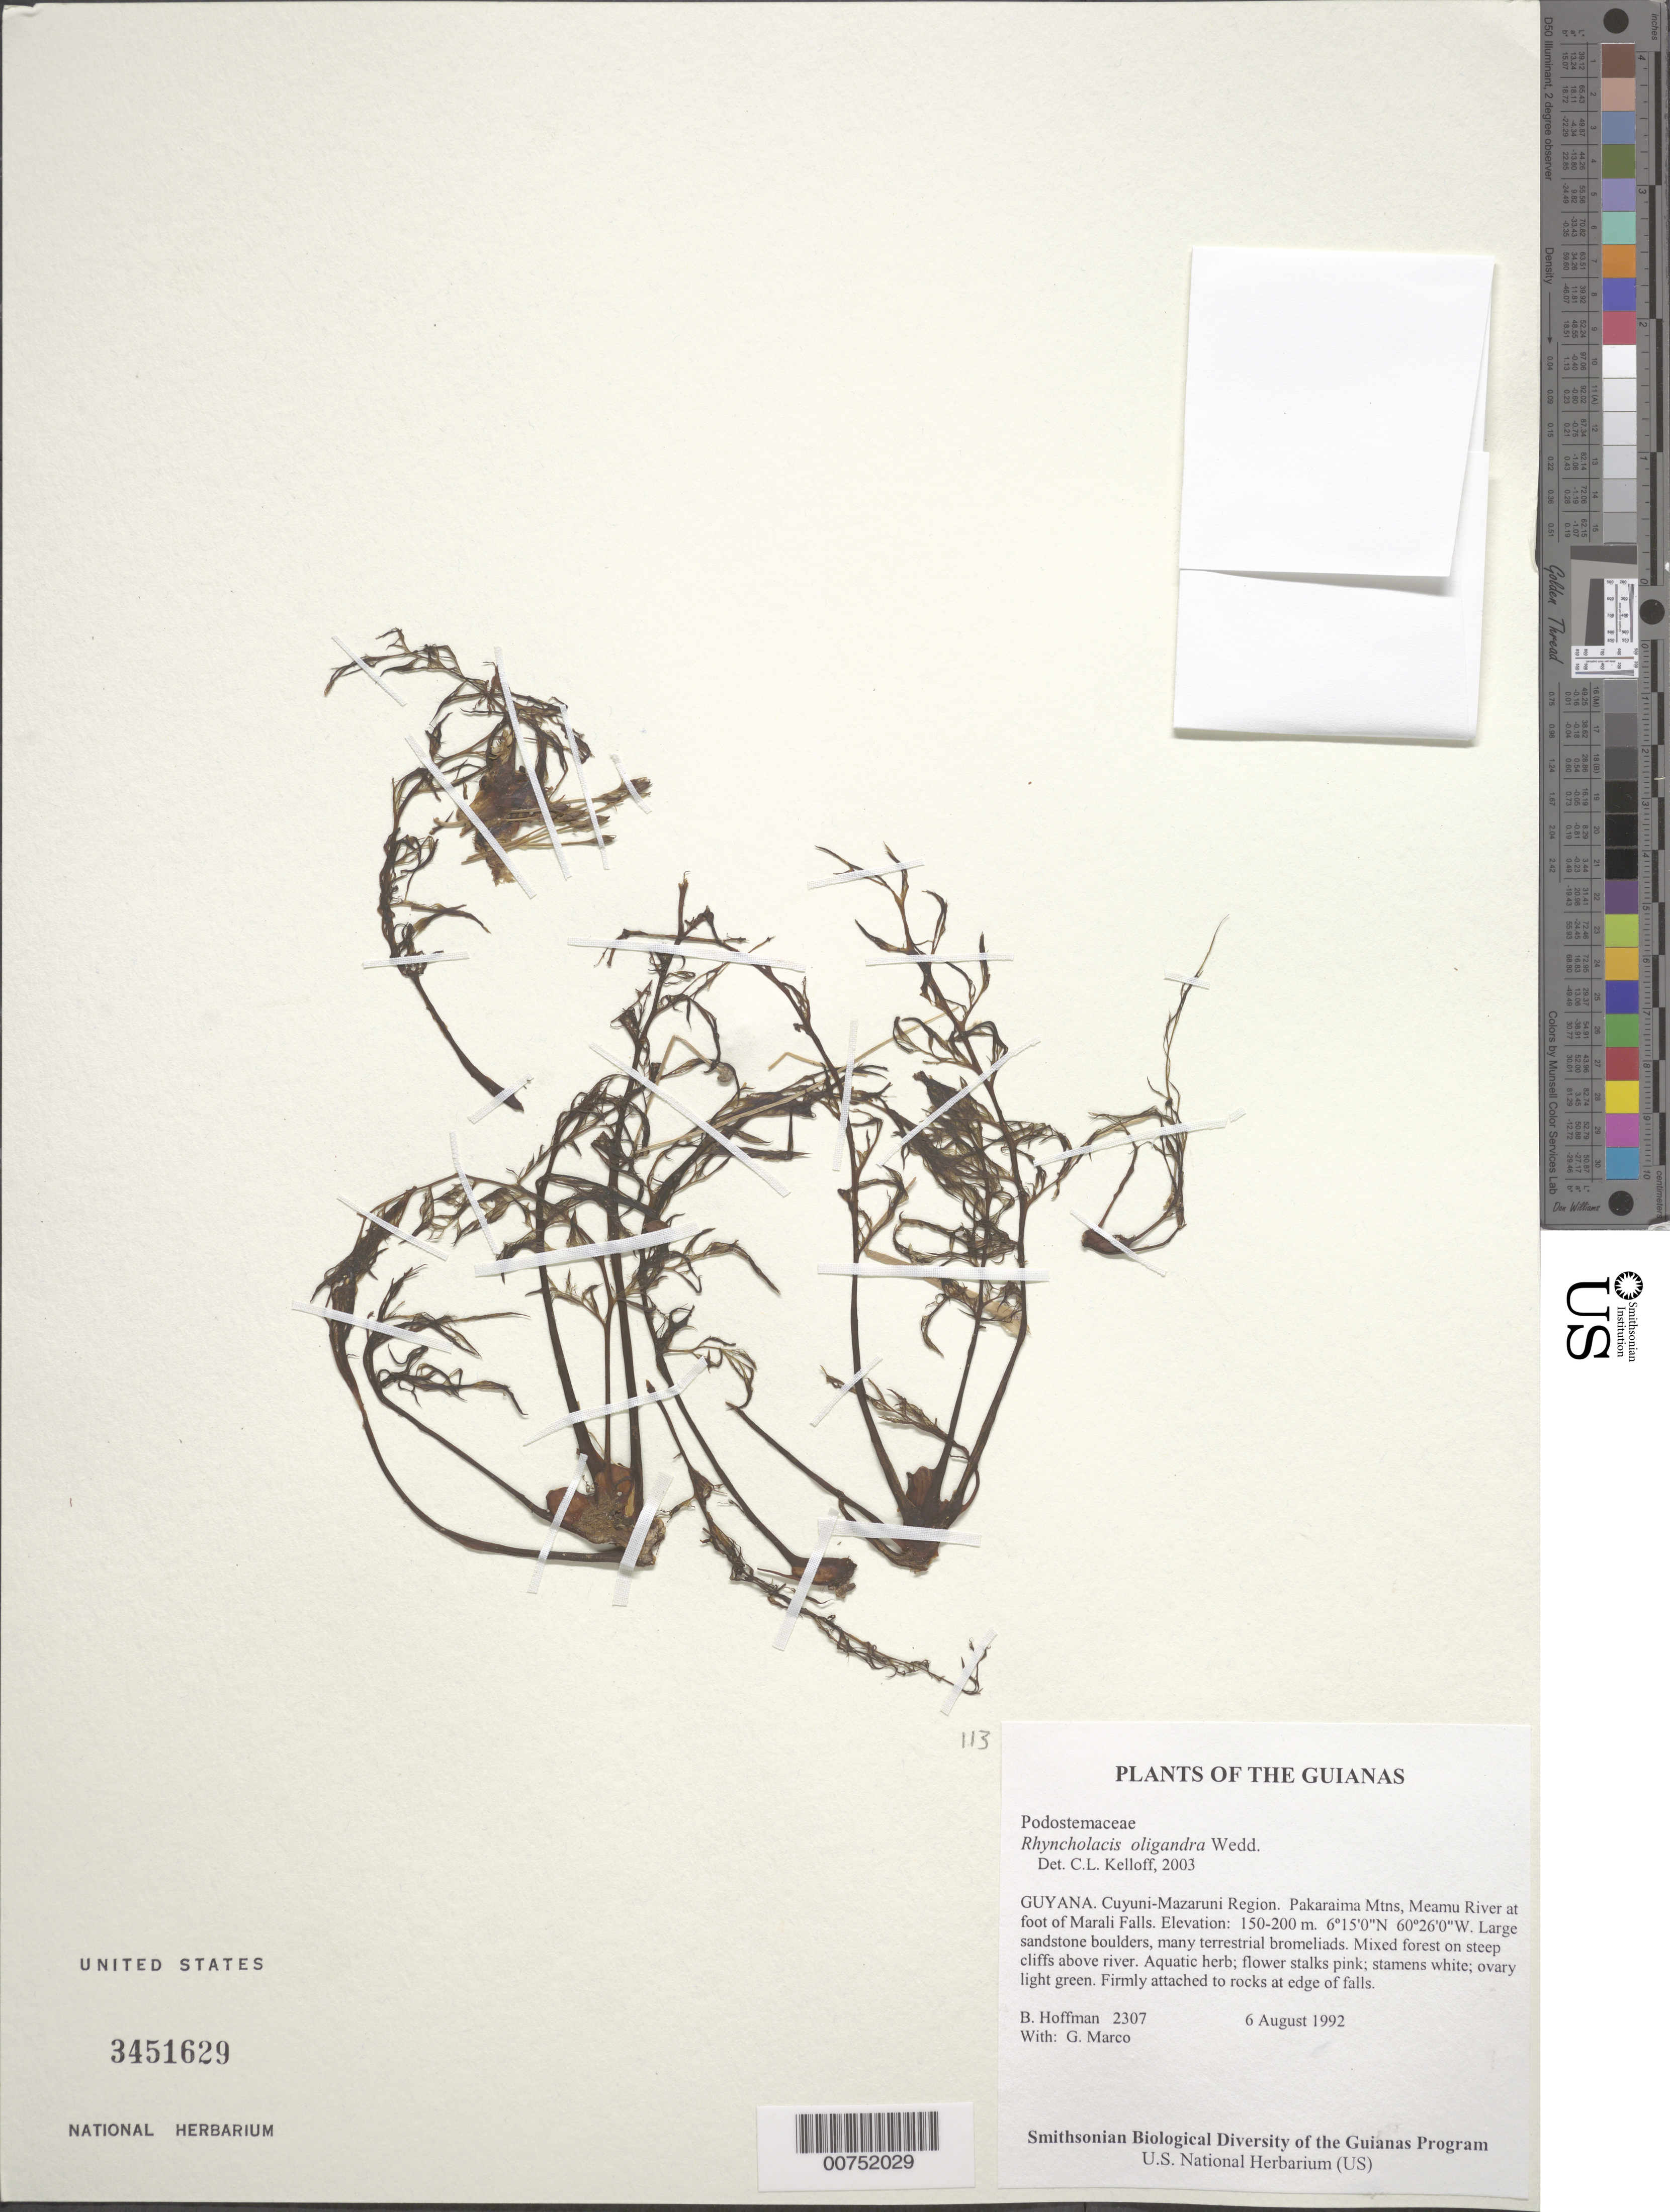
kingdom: Plantae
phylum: Tracheophyta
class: Magnoliopsida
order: Malpighiales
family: Podostemaceae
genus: Rhyncholacis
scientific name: Rhyncholacis oligandra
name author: Wedd.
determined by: Kelloff, Carol L., (US), Smithsonian Institution - National Museum of Natural History (UNITED STATES)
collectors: B. Hoffman & G. Marco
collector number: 2307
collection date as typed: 6 August 1992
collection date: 1992-08-06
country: Guyana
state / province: Cuyuni-Mazaruni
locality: Pakaraima Mountains, Meamu River at foot of Marali Falls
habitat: Large sandstone boulders, many terrestrial bromeliads. Mixed forest on steep cliffs above river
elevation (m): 150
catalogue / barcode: US 3451629